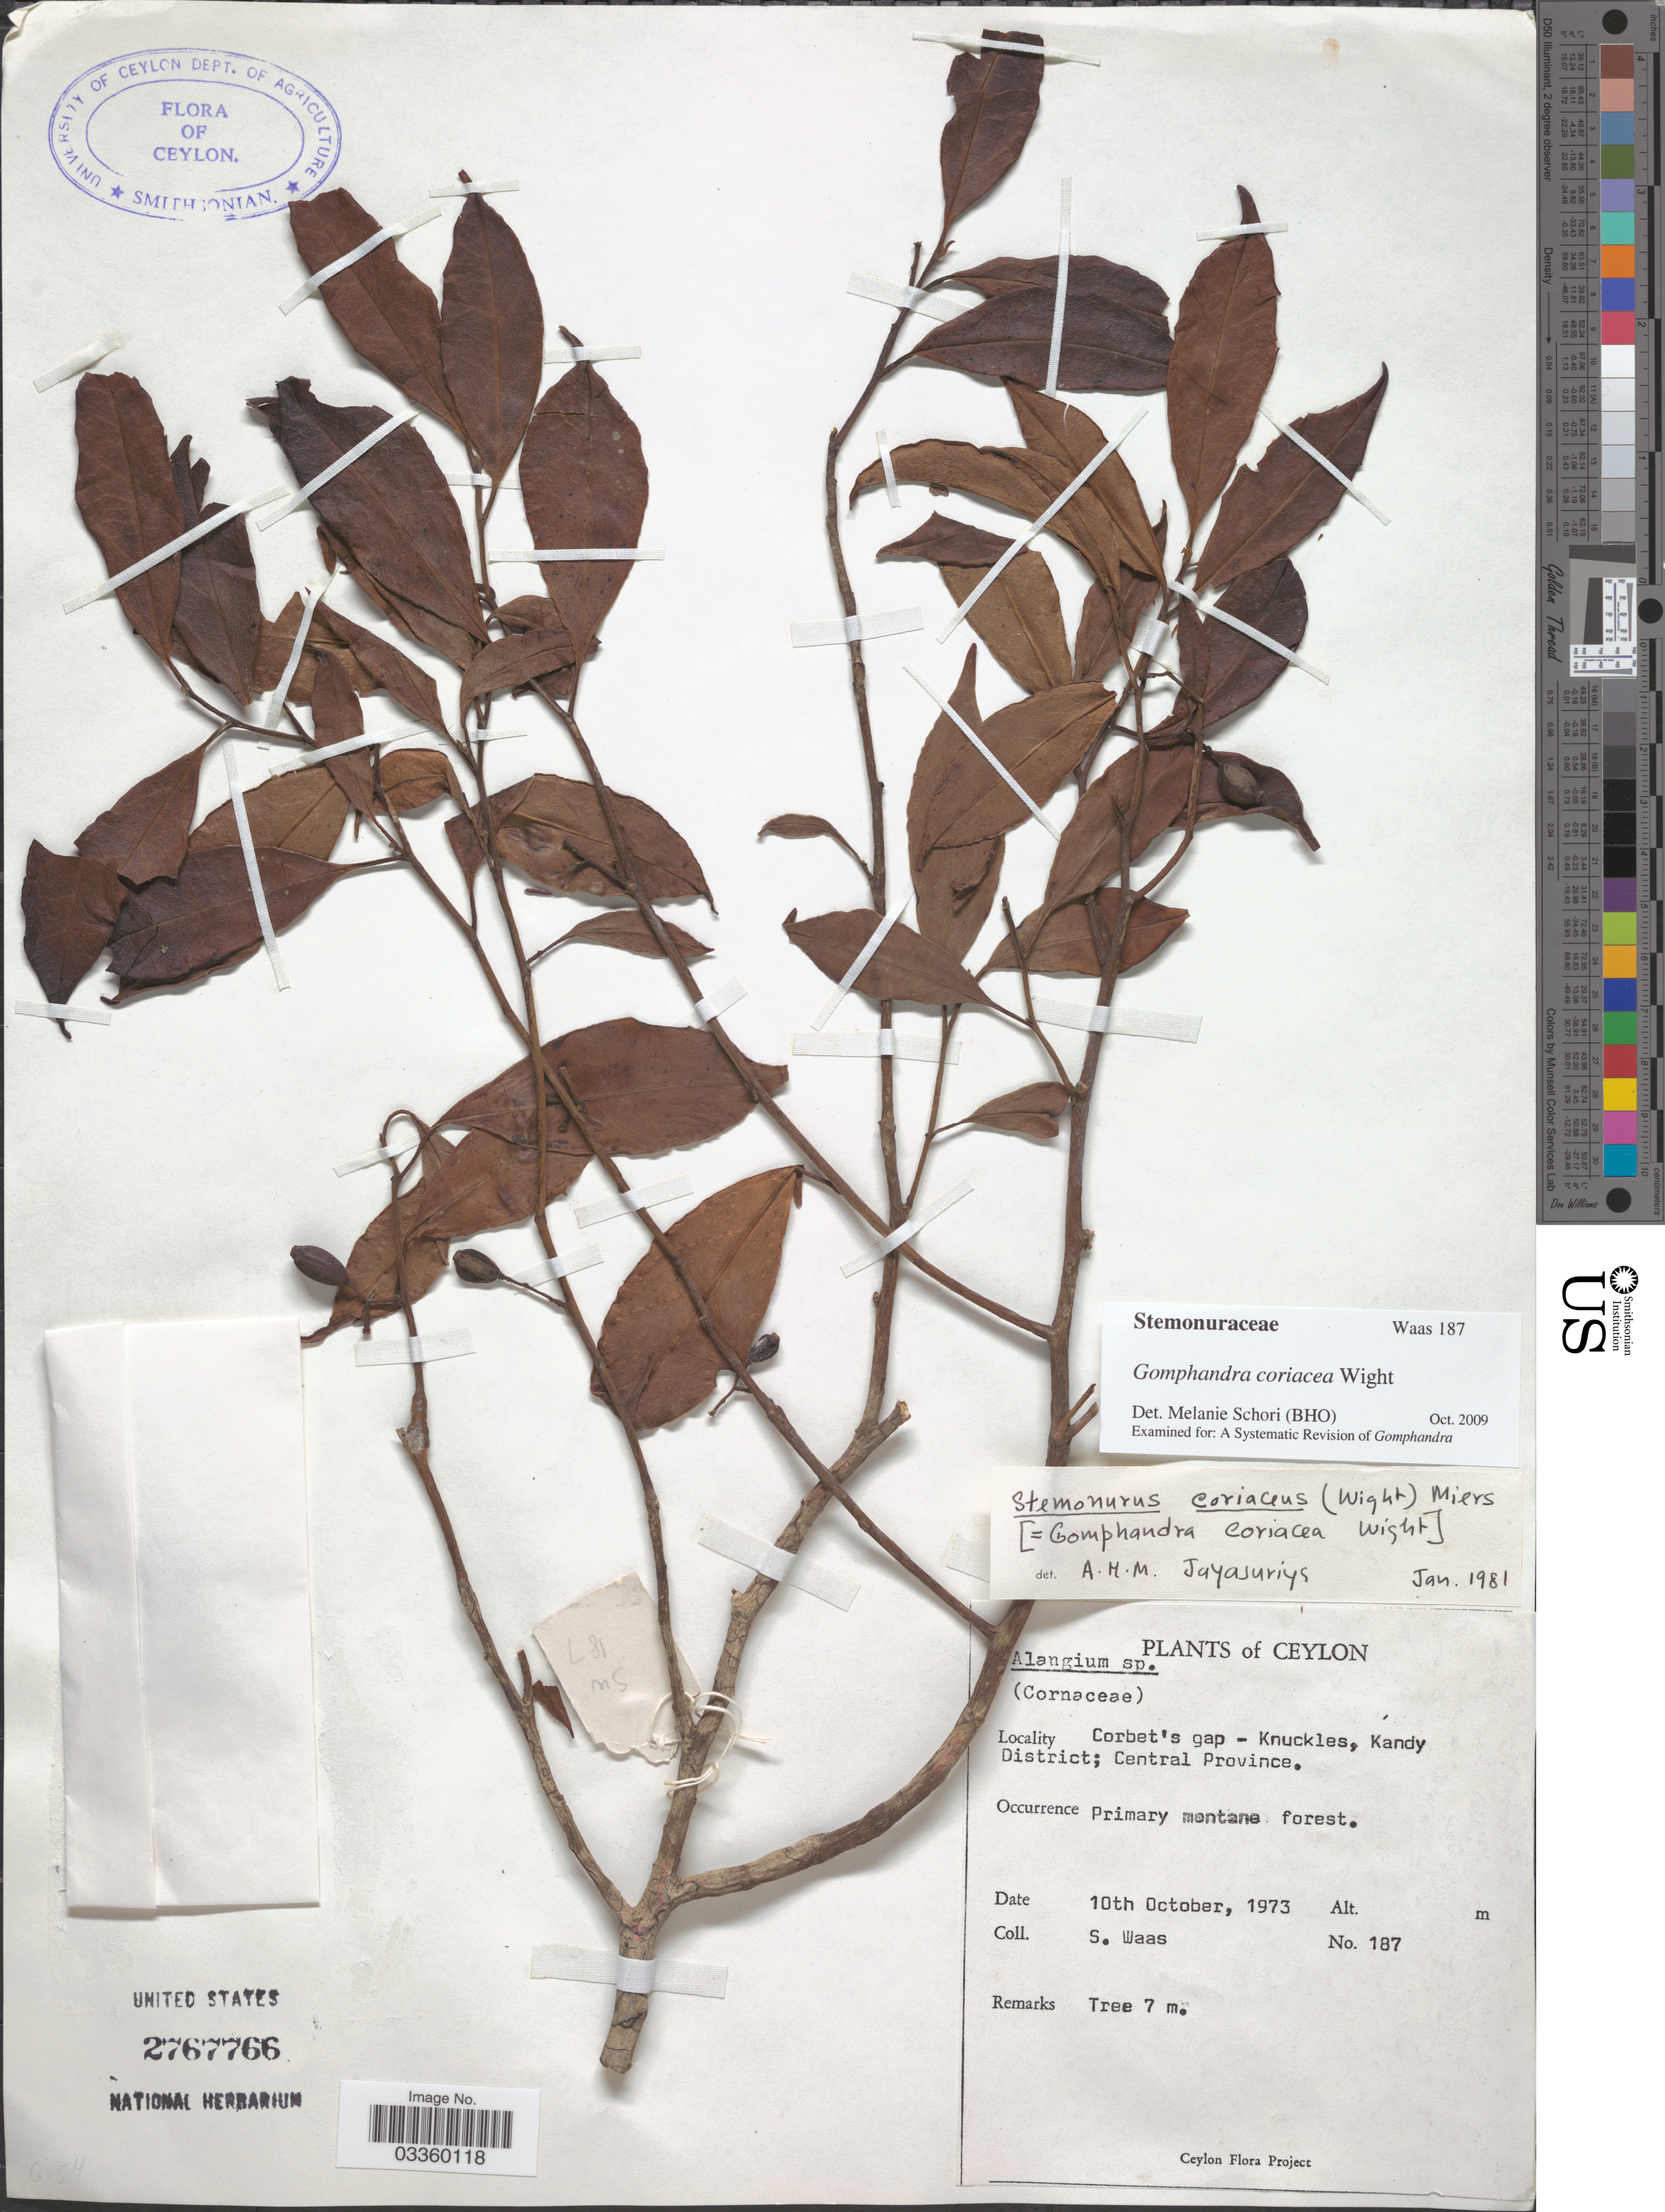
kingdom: Plantae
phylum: Tracheophyta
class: Magnoliopsida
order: Cardiopteridales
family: Stemonuraceae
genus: Gomphandra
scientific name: Gomphandra coriacea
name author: Wight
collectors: S. Waas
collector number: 187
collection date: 1973-10-10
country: Sri Lanka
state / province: Central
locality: Ceylon. Corbet's gap - Knuckles, Kandy District.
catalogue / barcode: US 2767766